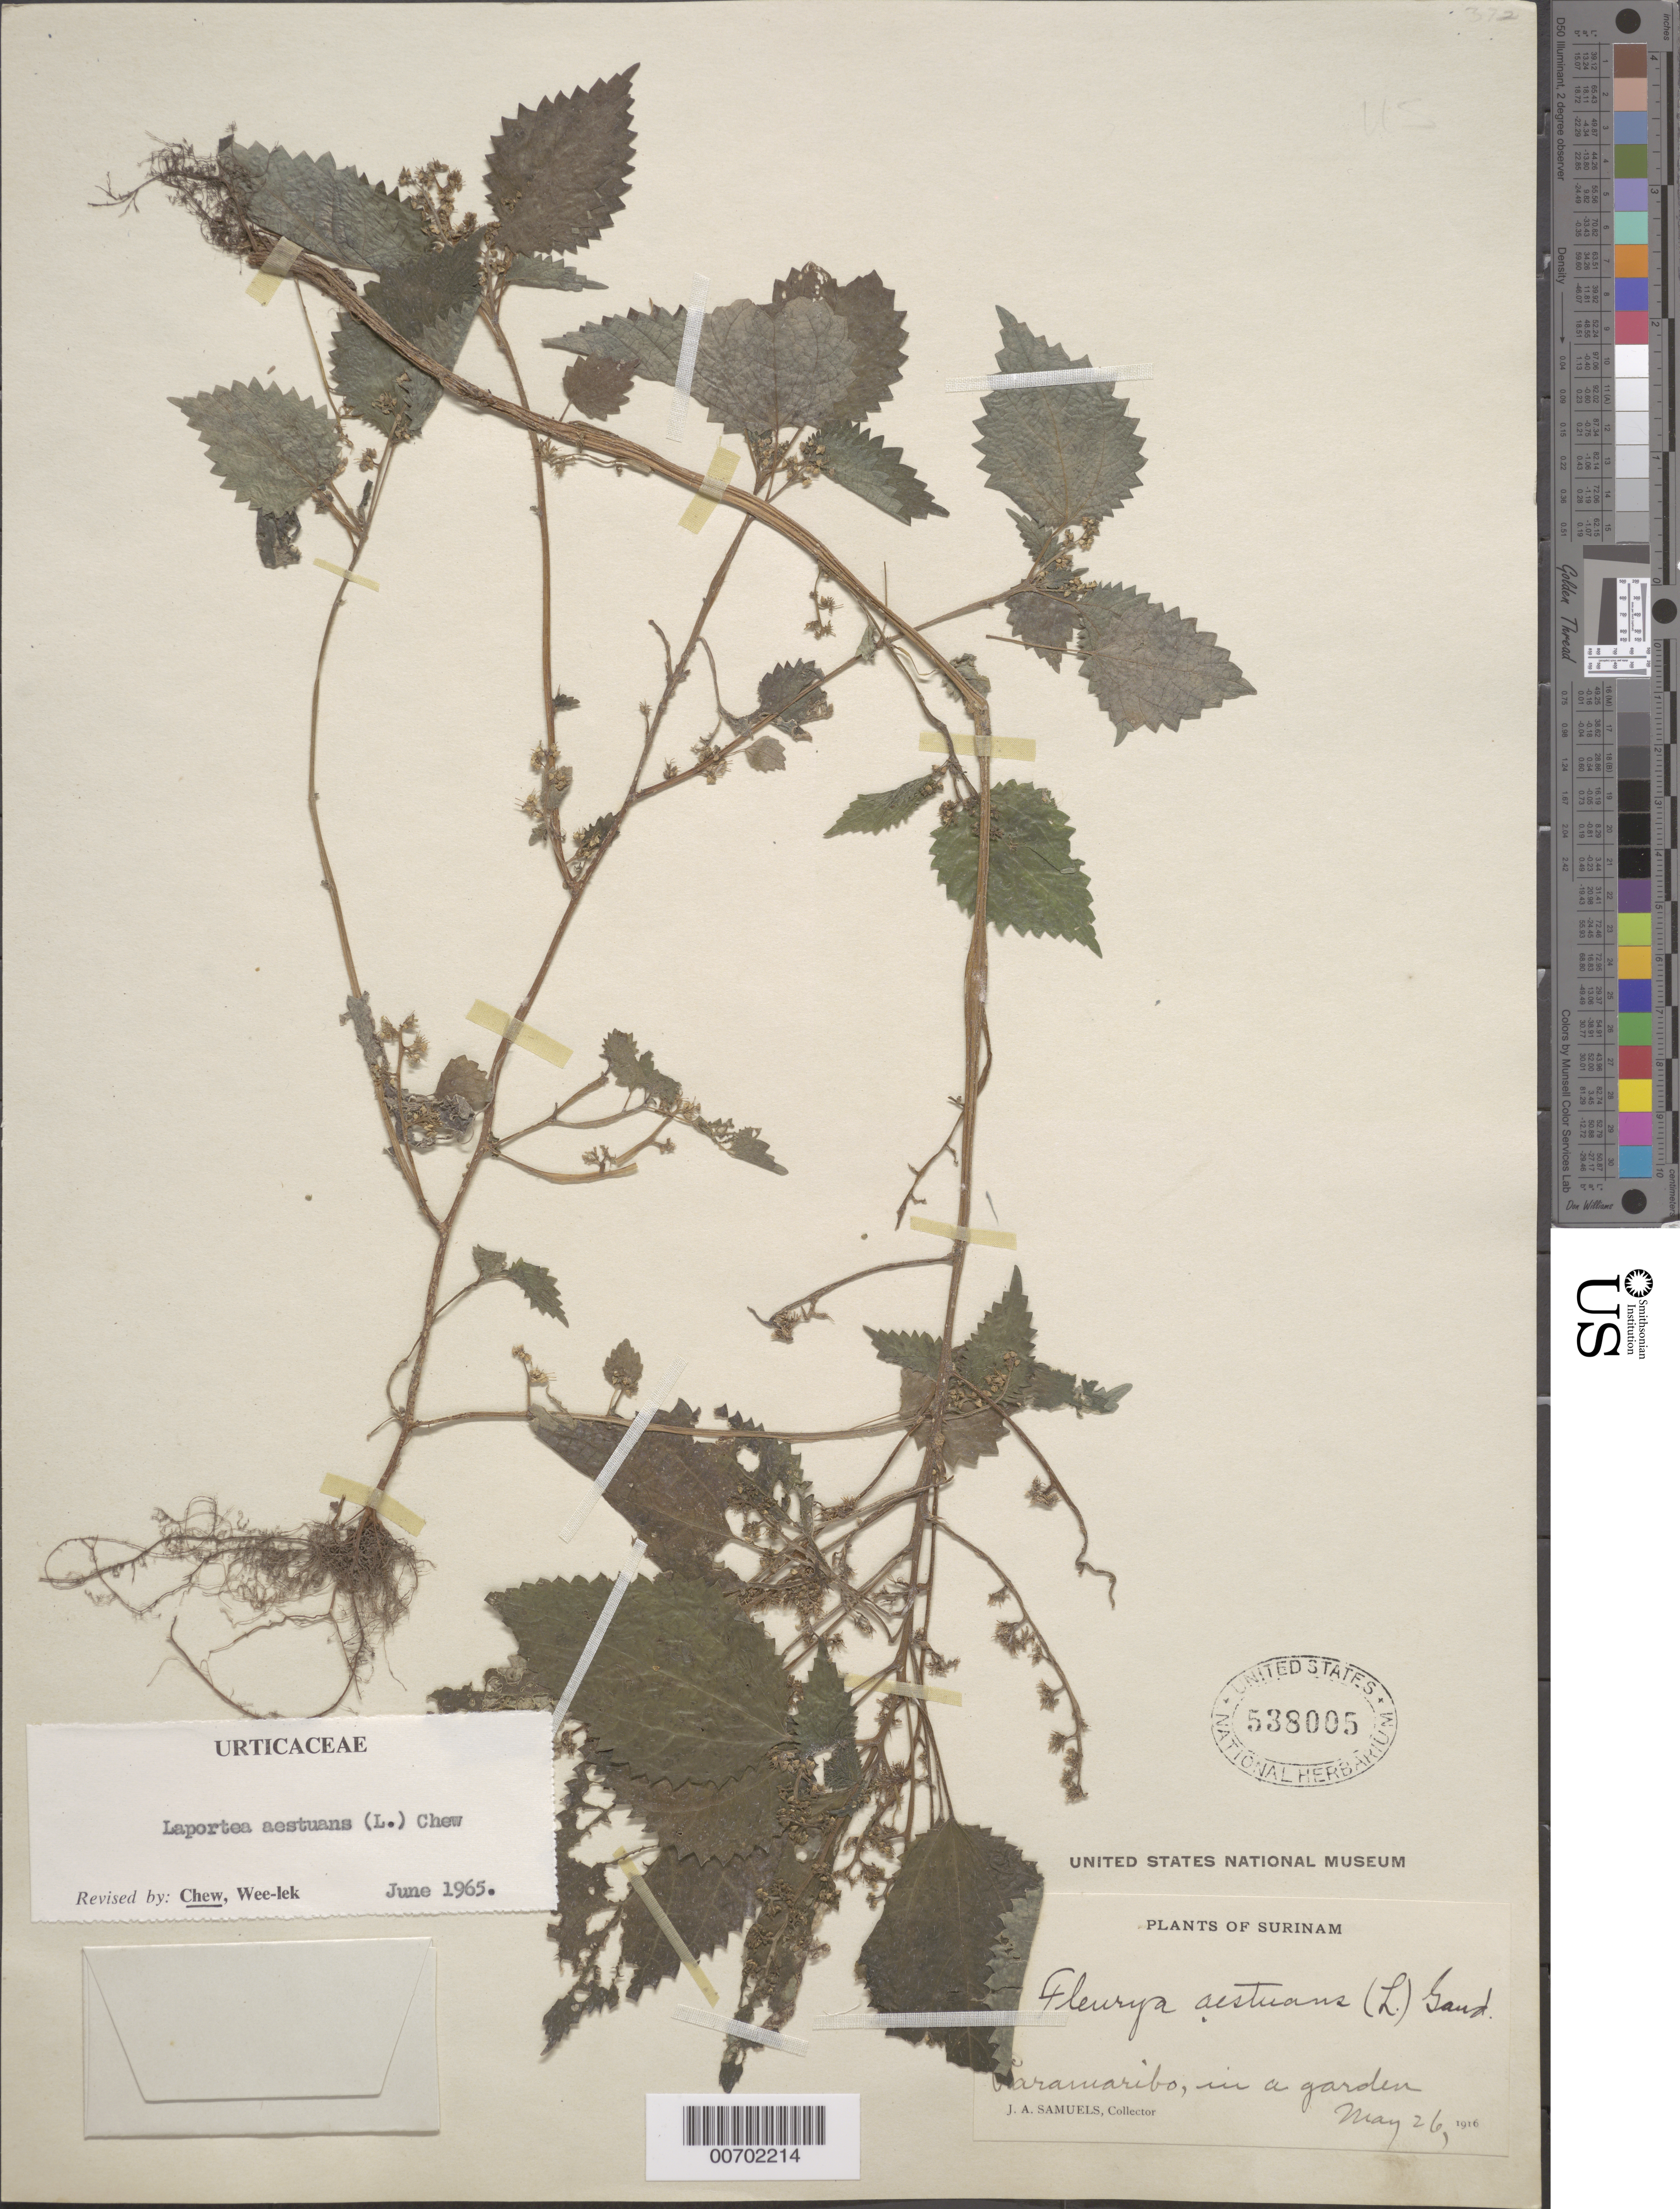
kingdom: Plantae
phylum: Tracheophyta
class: Magnoliopsida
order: Rosales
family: Urticaceae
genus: Laportea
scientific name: Laportea aestuans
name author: (L.) Chew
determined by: Chew, Wee-Lek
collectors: J. A. Samuels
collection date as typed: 26-May-16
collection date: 1916-05-26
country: Suriname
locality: Paramaribo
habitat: in a garden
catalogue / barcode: US 538005